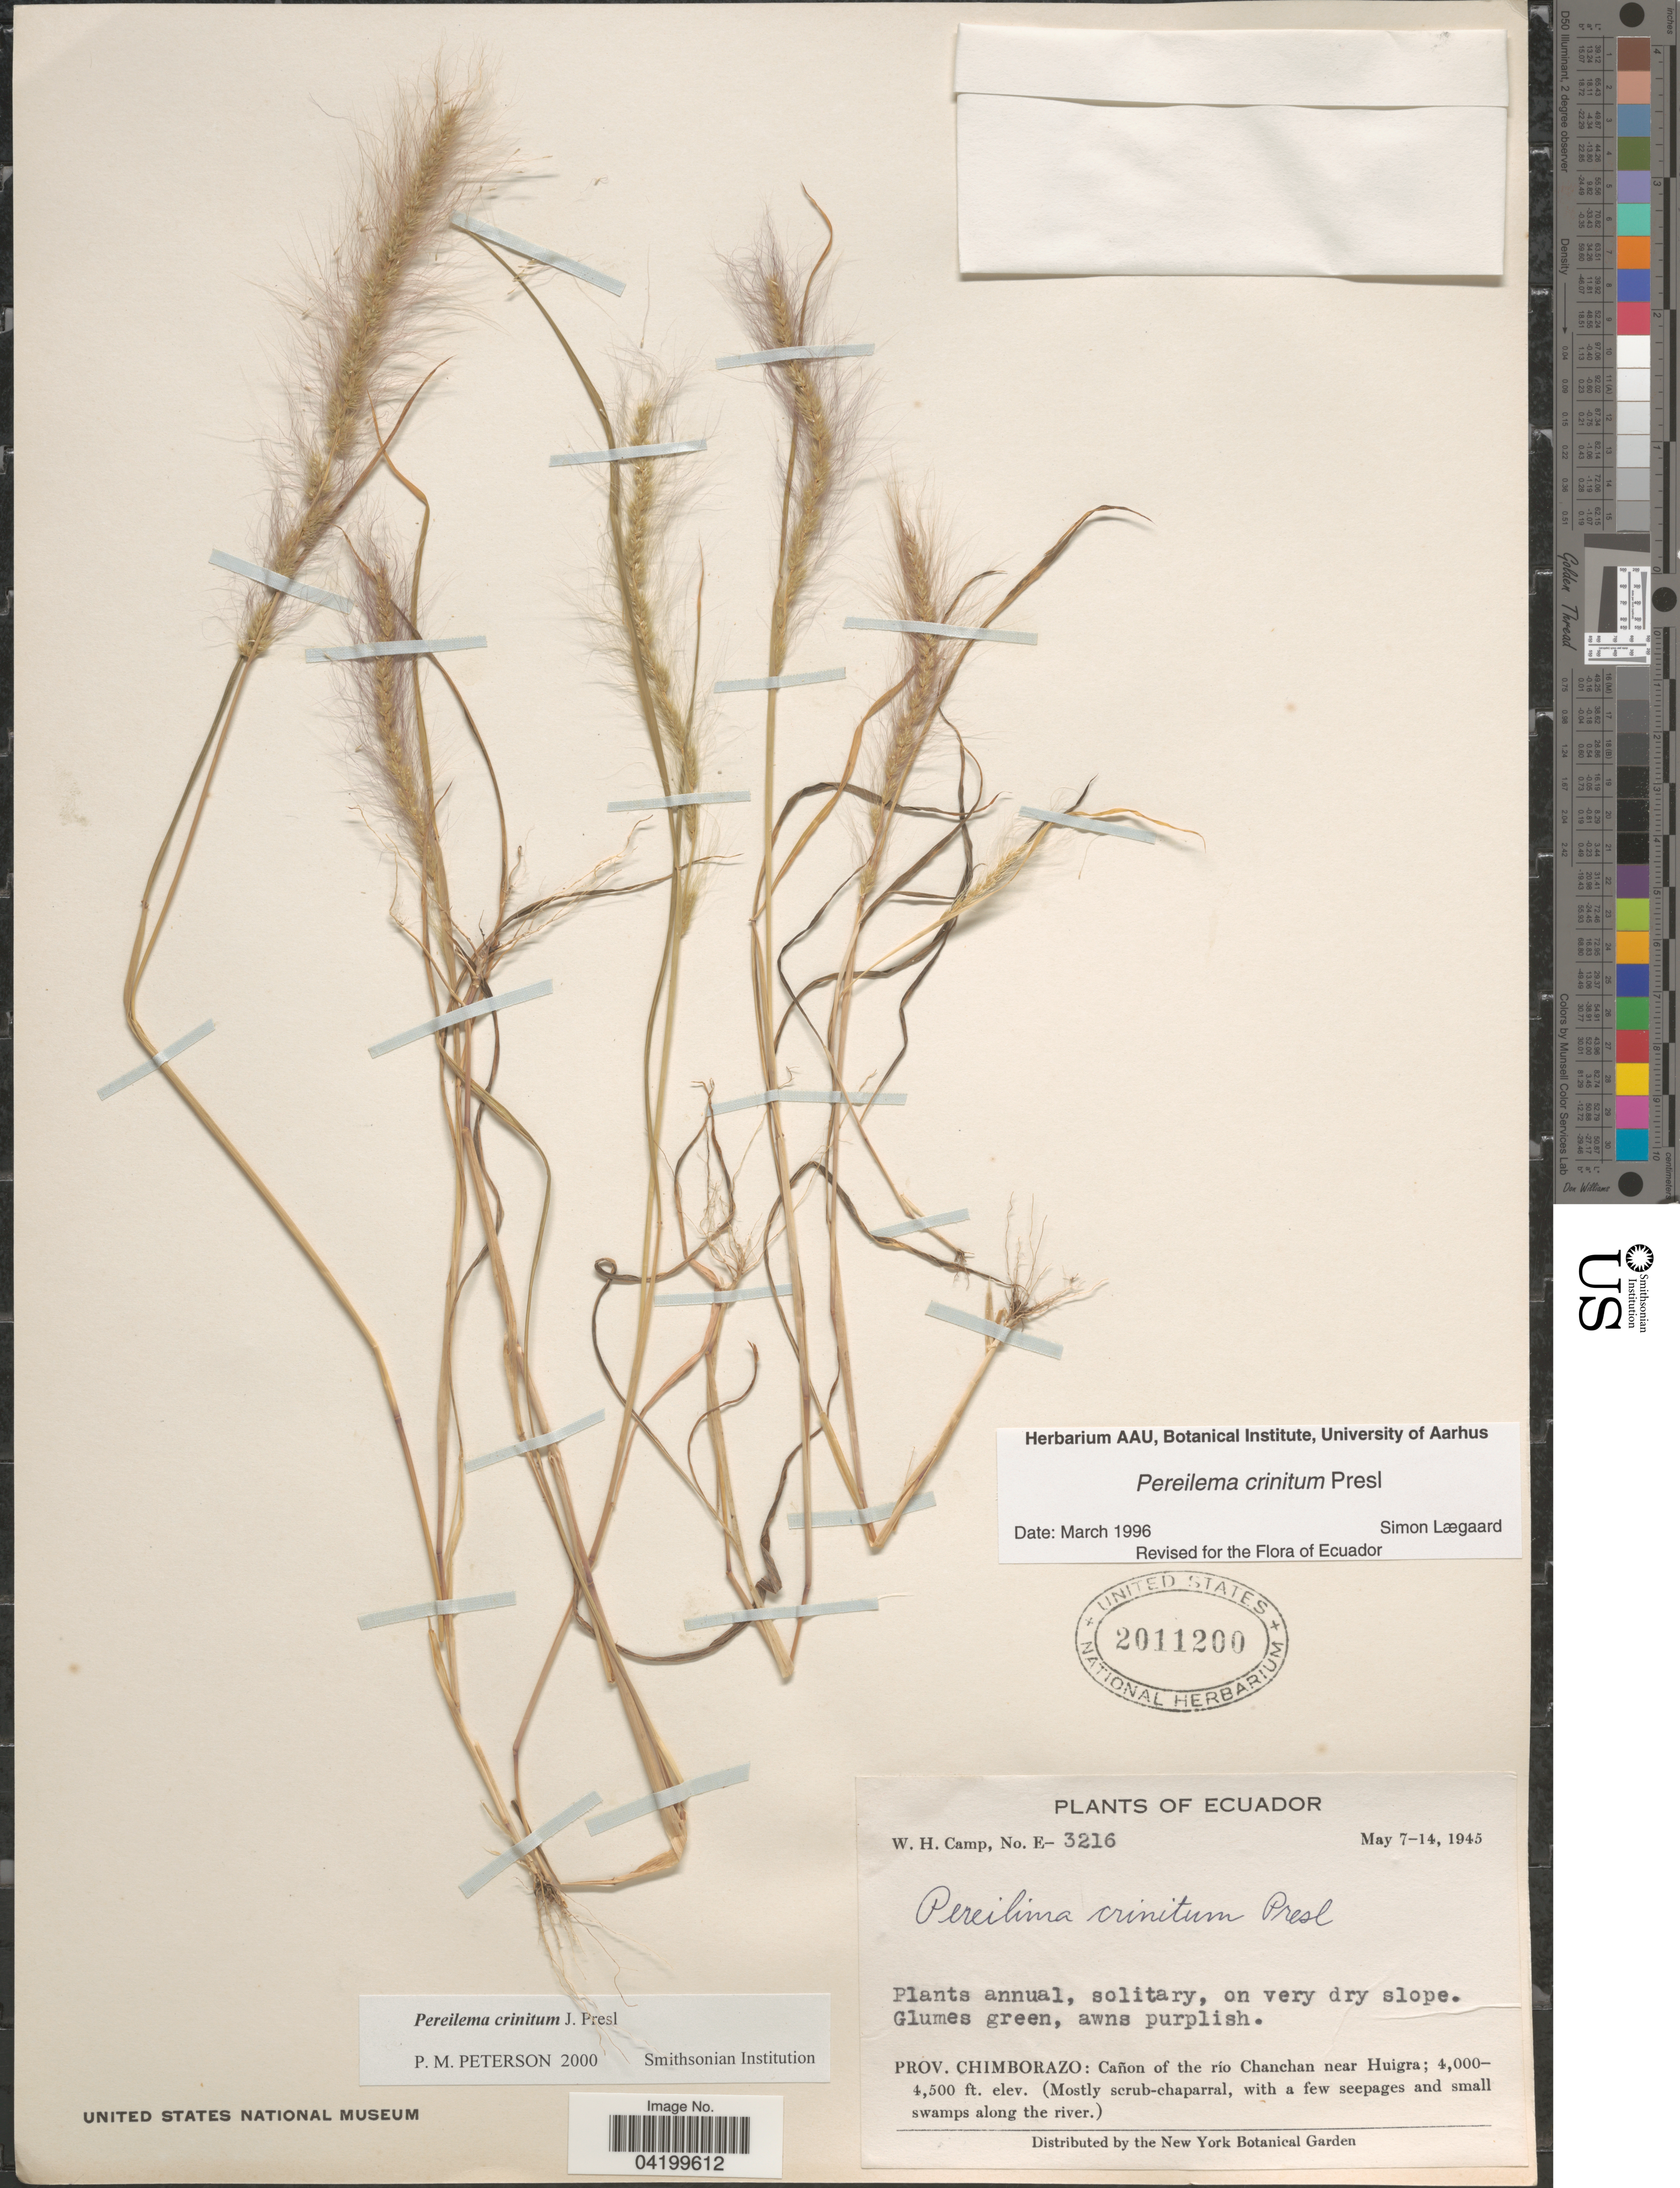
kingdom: Plantae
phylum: Tracheophyta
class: Liliopsida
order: Poales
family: Poaceae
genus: Muhlenbergia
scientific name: Muhlenbergia pereilema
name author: P.M. Peterson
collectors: W. H. Camp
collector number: E-3216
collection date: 1945-05-07/1945-05-14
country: Ecuador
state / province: Chimborazo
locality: Cañon of the río Chanchan near Huigra.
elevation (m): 1219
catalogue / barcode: US 2011200